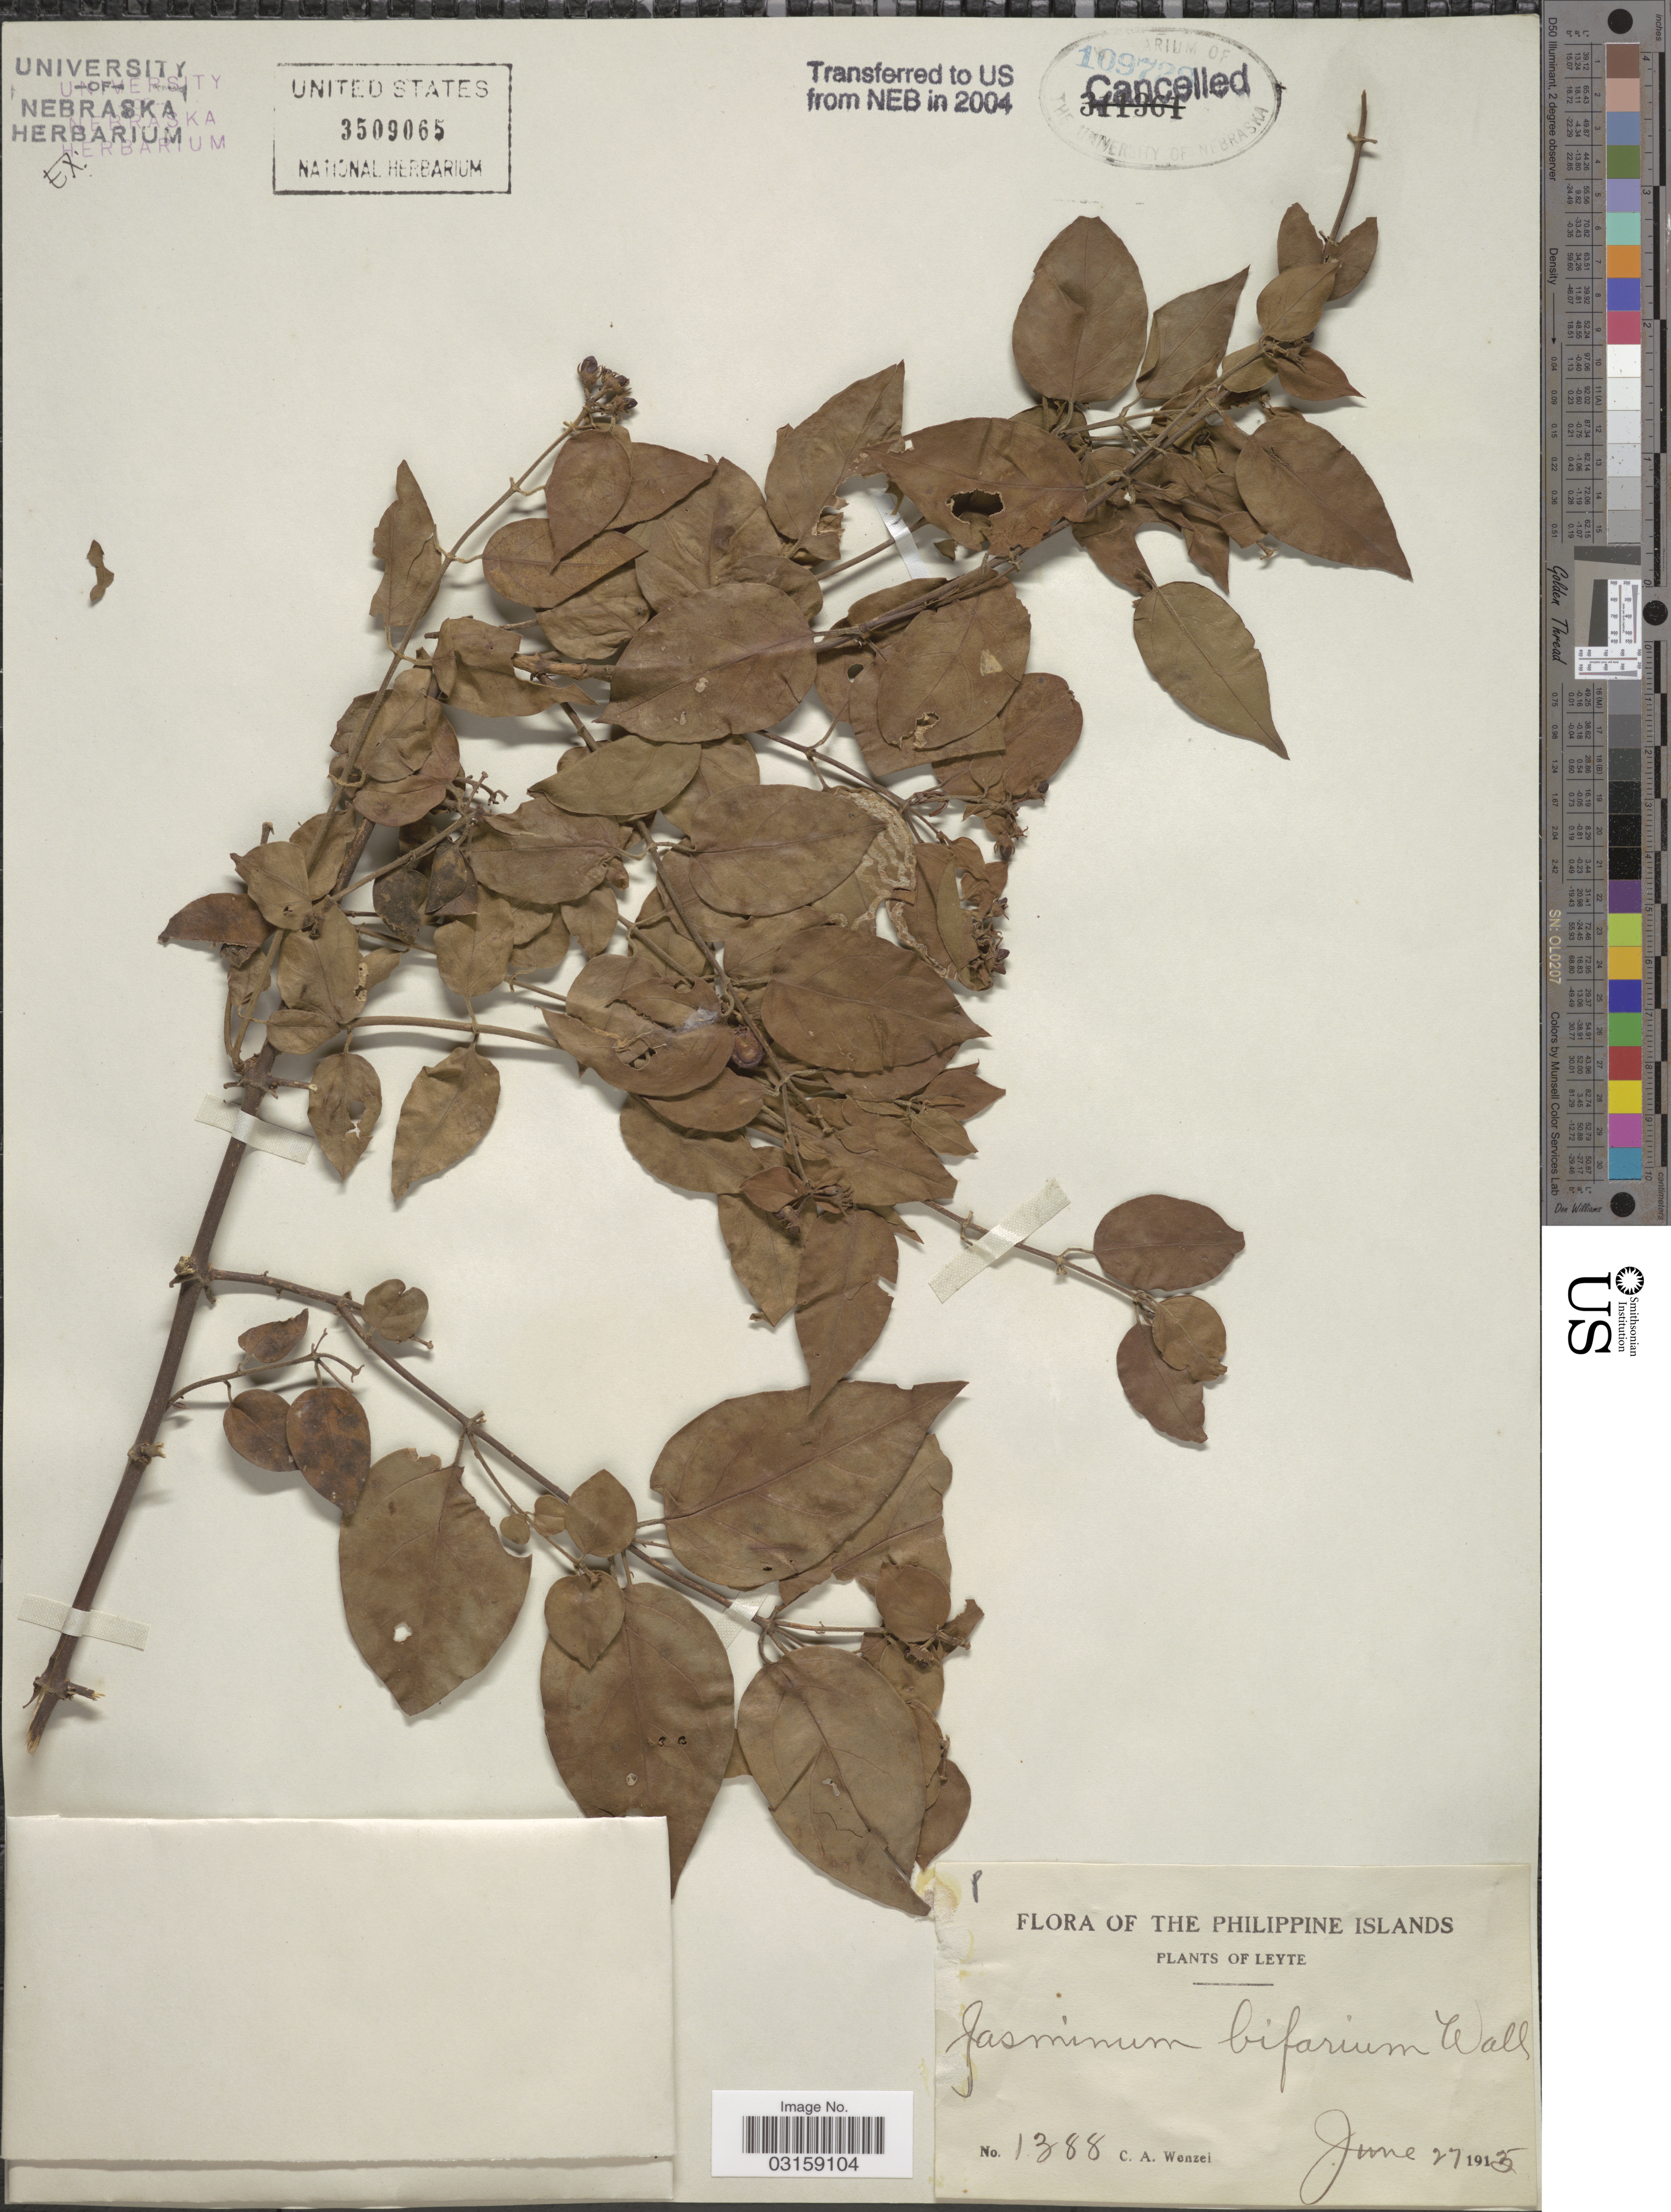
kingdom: Plantae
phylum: Tracheophyta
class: Magnoliopsida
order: Lamiales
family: Oleaceae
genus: Jasminum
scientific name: Jasminum bifarium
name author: Wall.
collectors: C. Wenzel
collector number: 1388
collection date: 1915-06-27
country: Philippines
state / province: Eastern Visayas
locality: Philippine Islands. Leyte.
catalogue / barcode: US 3509065